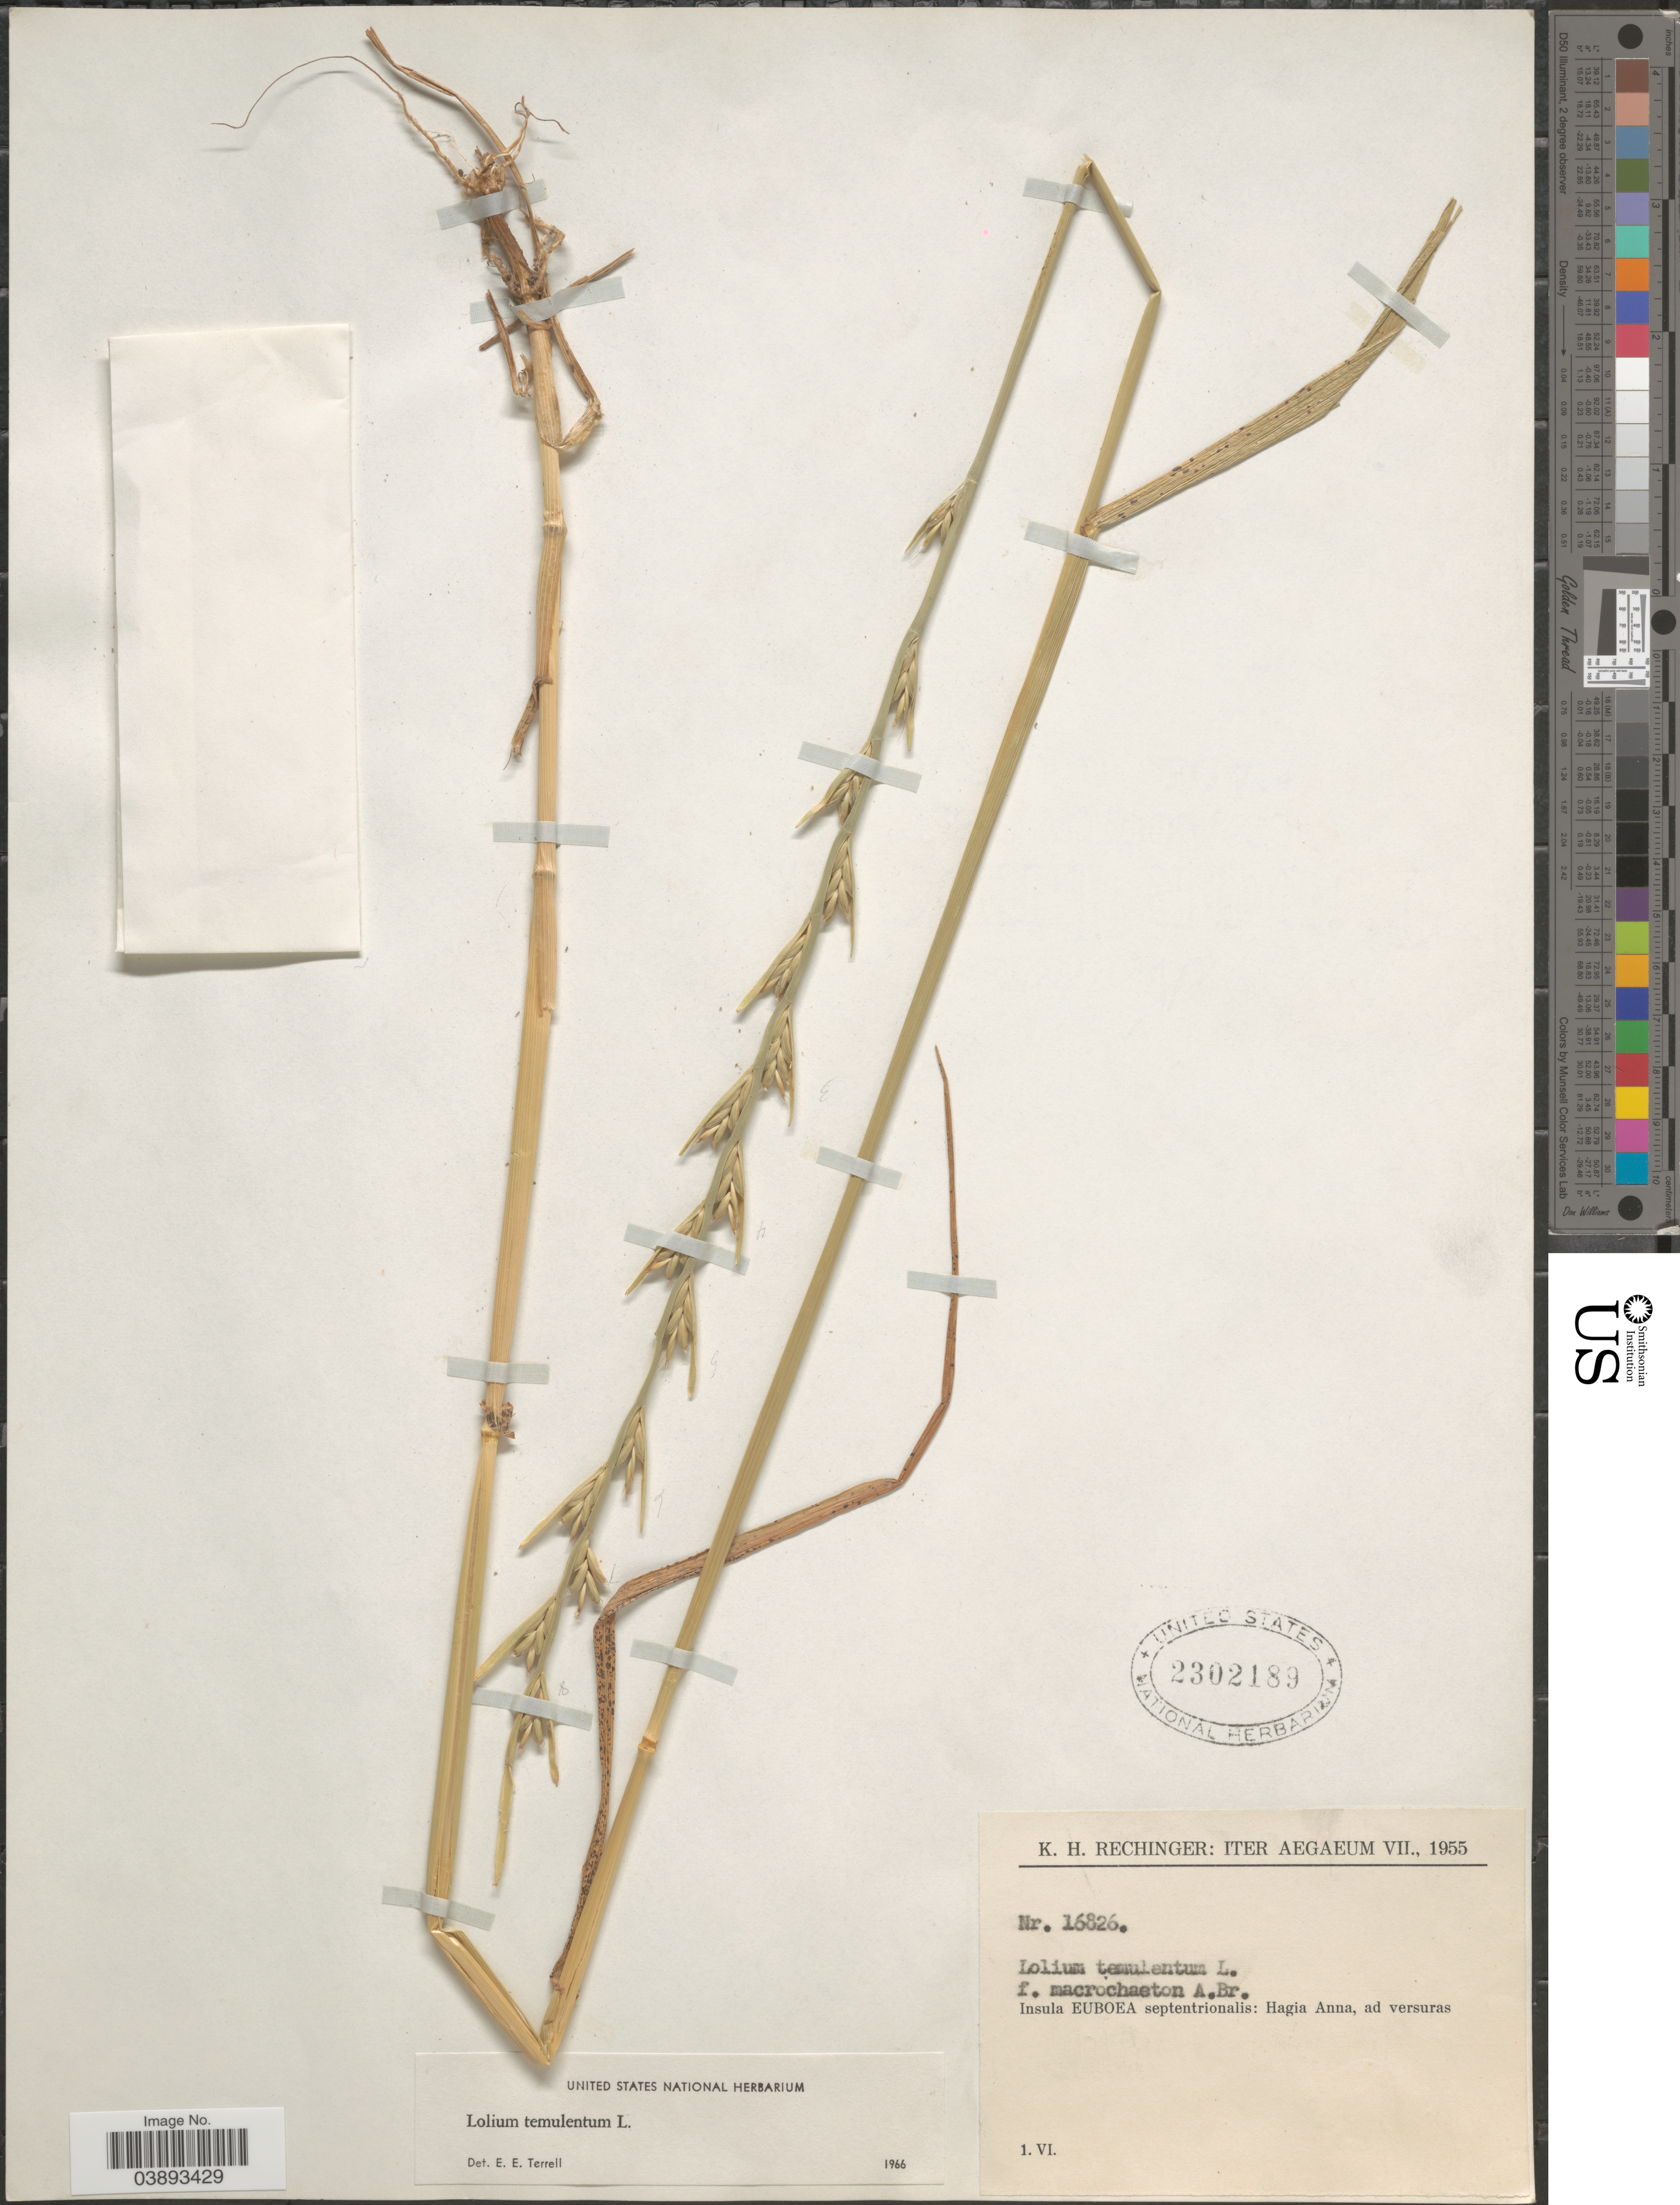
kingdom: Plantae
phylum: Tracheophyta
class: Liliopsida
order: Poales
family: Poaceae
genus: Lolium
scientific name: Lolium temulentum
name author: L.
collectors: K. H. Rechinger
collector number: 16826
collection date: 1955-06-01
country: Greece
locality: Iter Aegaeum. Insula Euboea septentrionalis: Hagia Anna, ad versuras.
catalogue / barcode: US 2302189